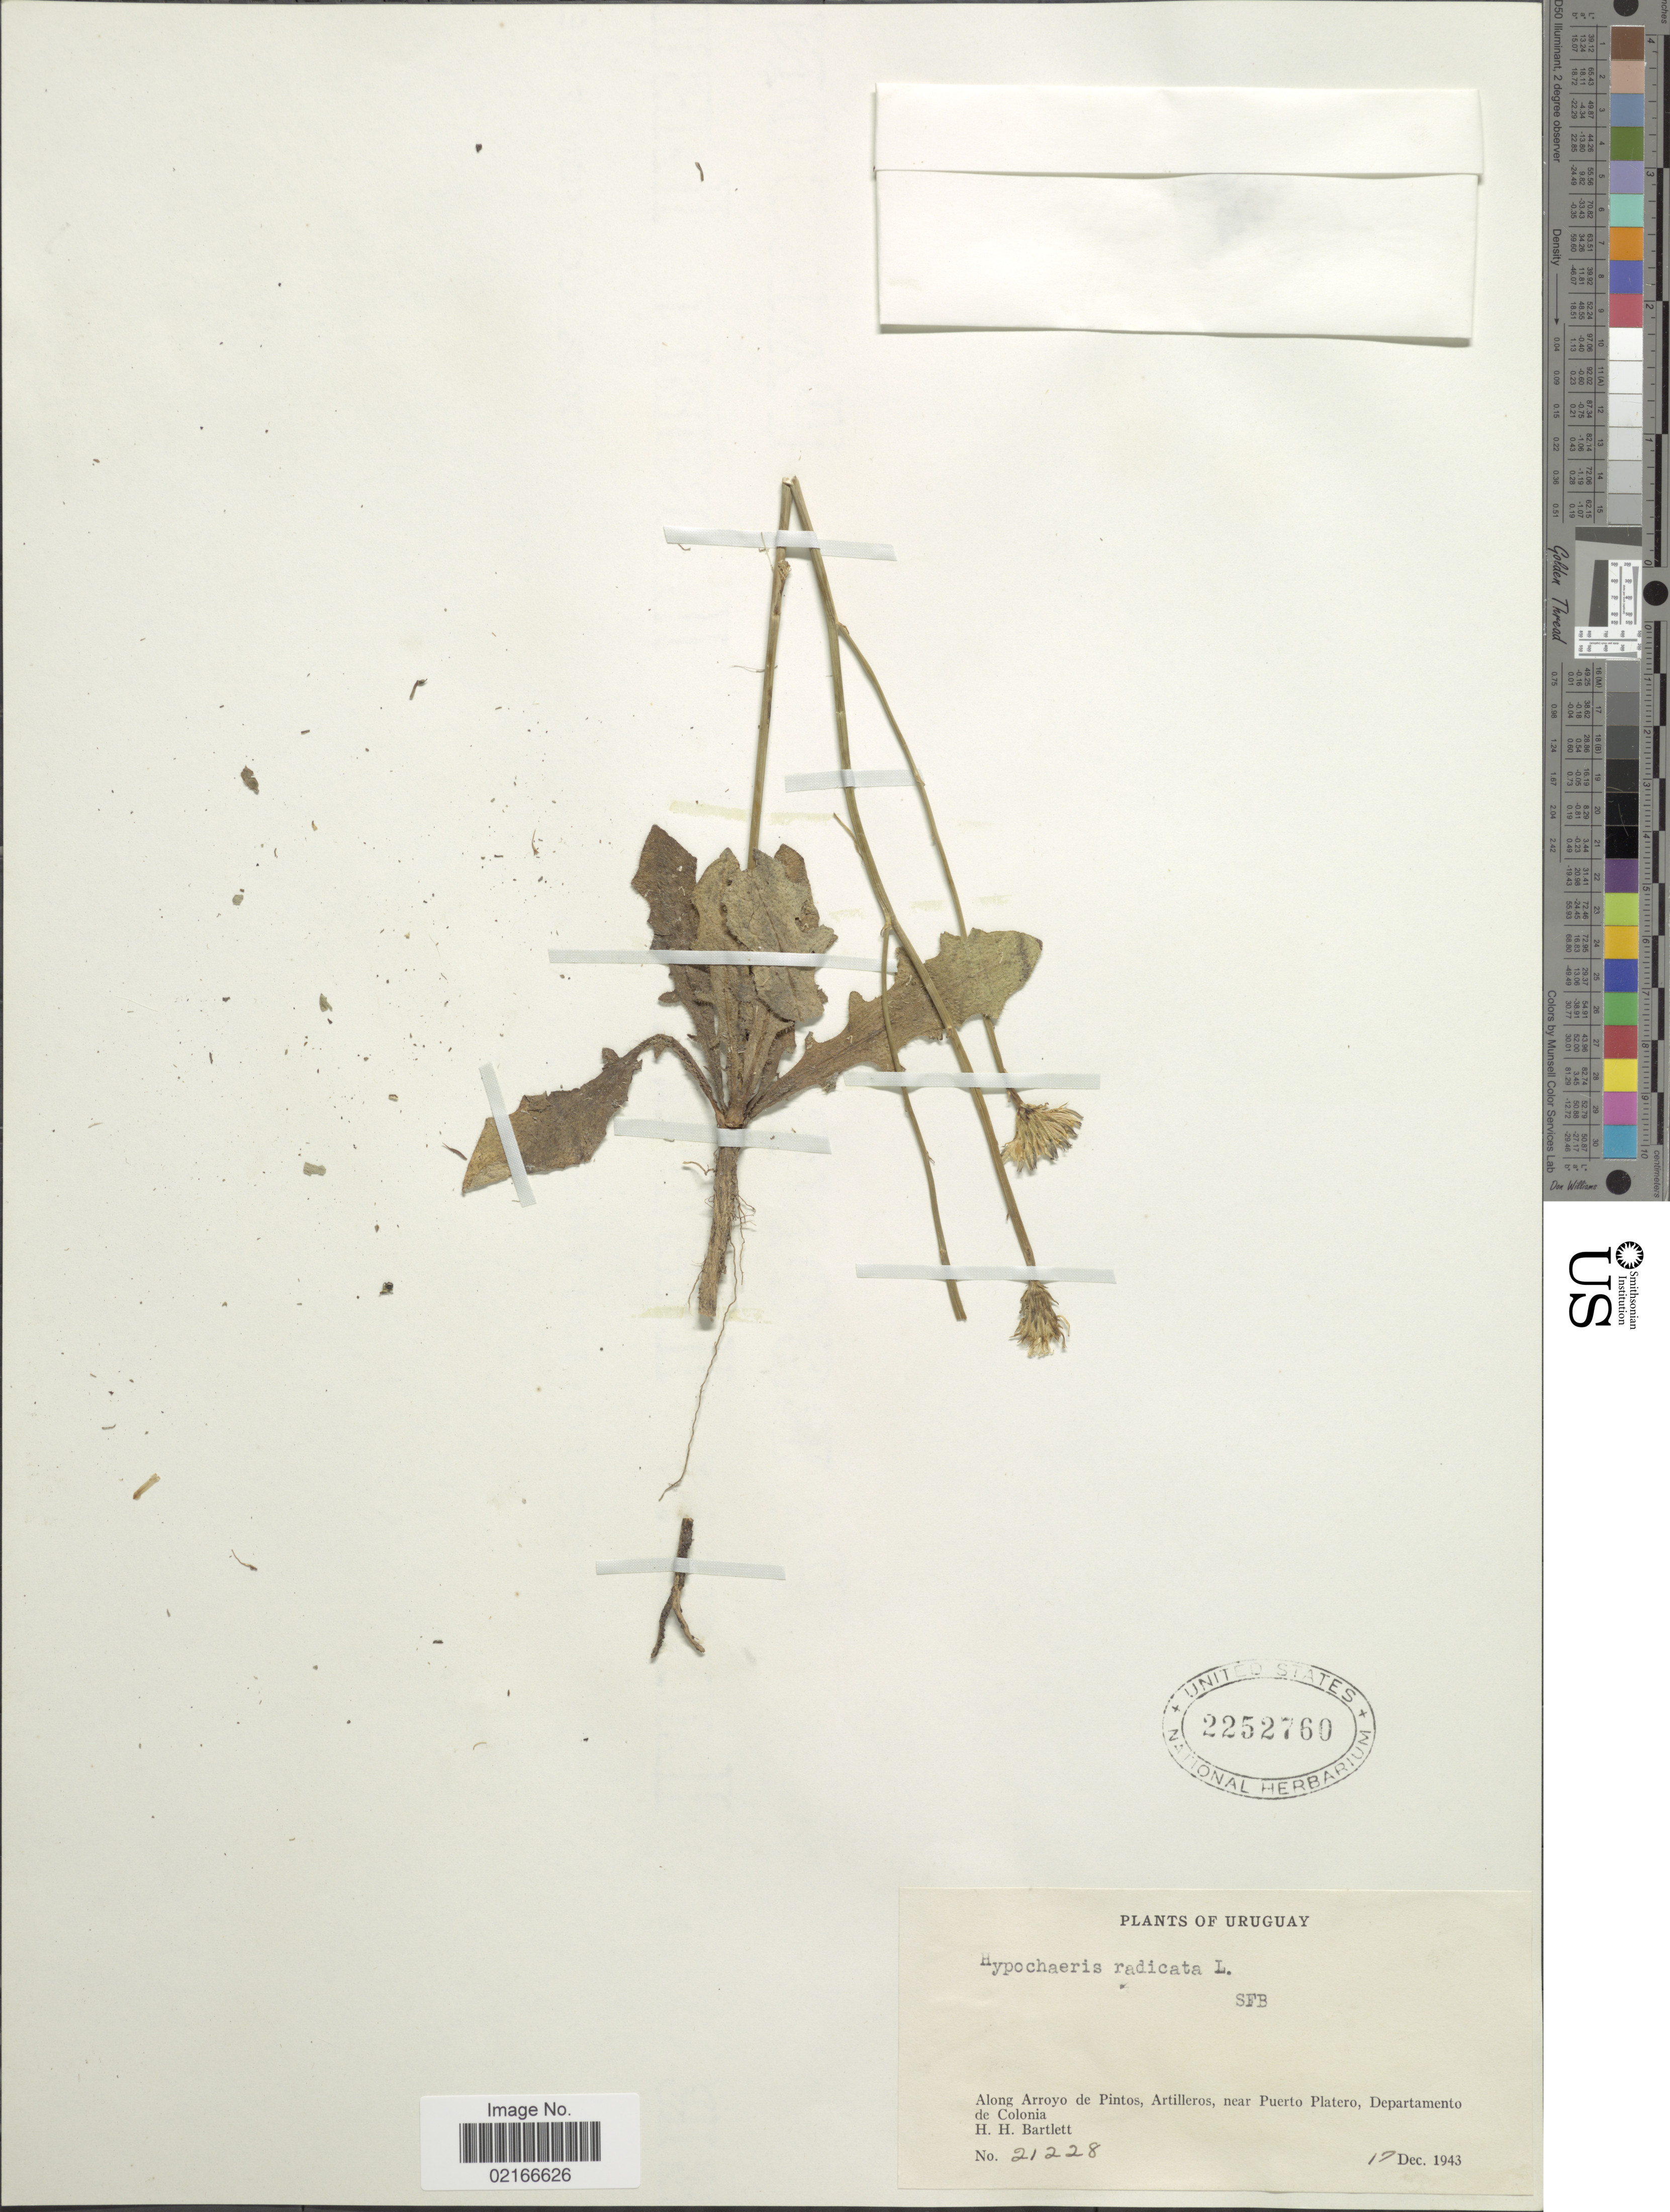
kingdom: Plantae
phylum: Tracheophyta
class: Magnoliopsida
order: Asterales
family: Asteraceae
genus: Hypochaeris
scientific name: Hypochaeris radicata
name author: L.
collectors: H. H. Bartlett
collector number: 21228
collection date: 1943-12-17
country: Uruguay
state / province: Colonia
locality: Along Arroyo de Pintos, Artilleros, near Puerto Platero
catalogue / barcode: US 2252760